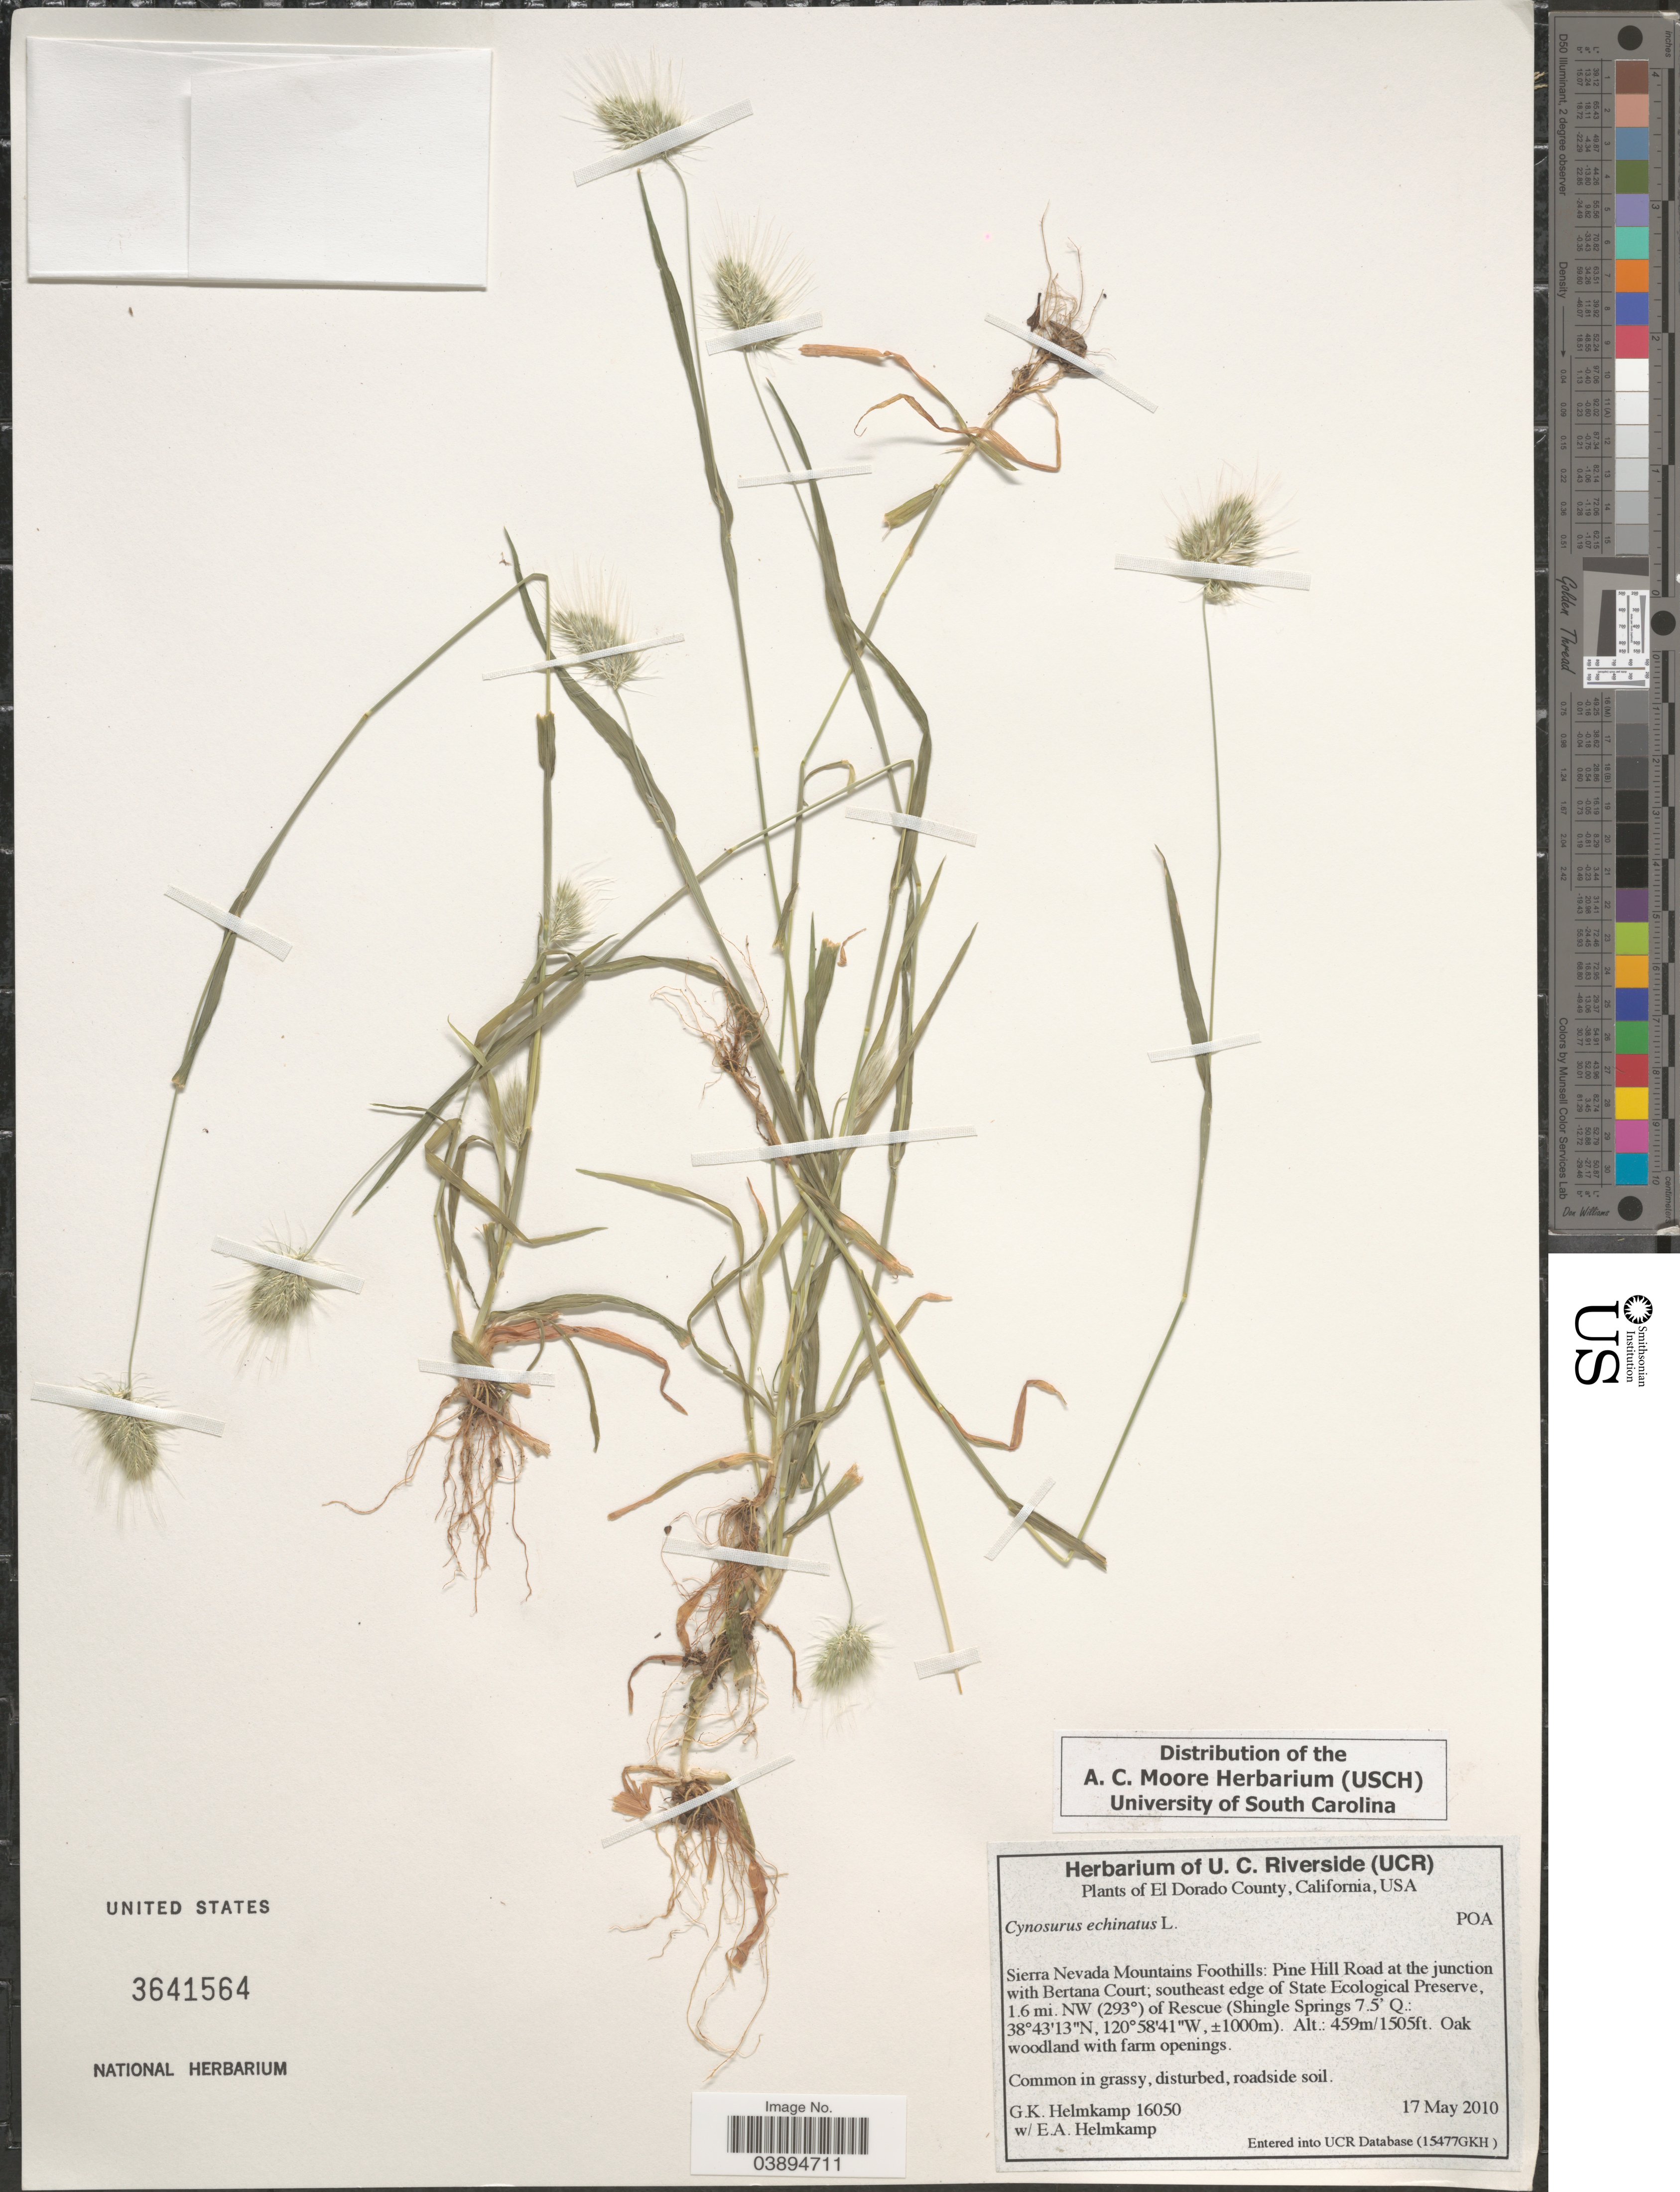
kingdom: Plantae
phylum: Tracheophyta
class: Liliopsida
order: Poales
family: Poaceae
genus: Cynosurus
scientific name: Cynosurus echinatus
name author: L.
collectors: G. Helmkamp & E. Helmkamp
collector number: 16050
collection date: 2010-05-17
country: United States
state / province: California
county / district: El Dorado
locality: El Dorado County. Sierra Nevada Mountains Foothills: Pine Hill Road at the junction with Bertana Court; southeast edge of State Ecological Preserve, 1.6 mi. NW(293°) of Rescue (Shingle Springs 7.5').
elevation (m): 459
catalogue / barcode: US 3641564